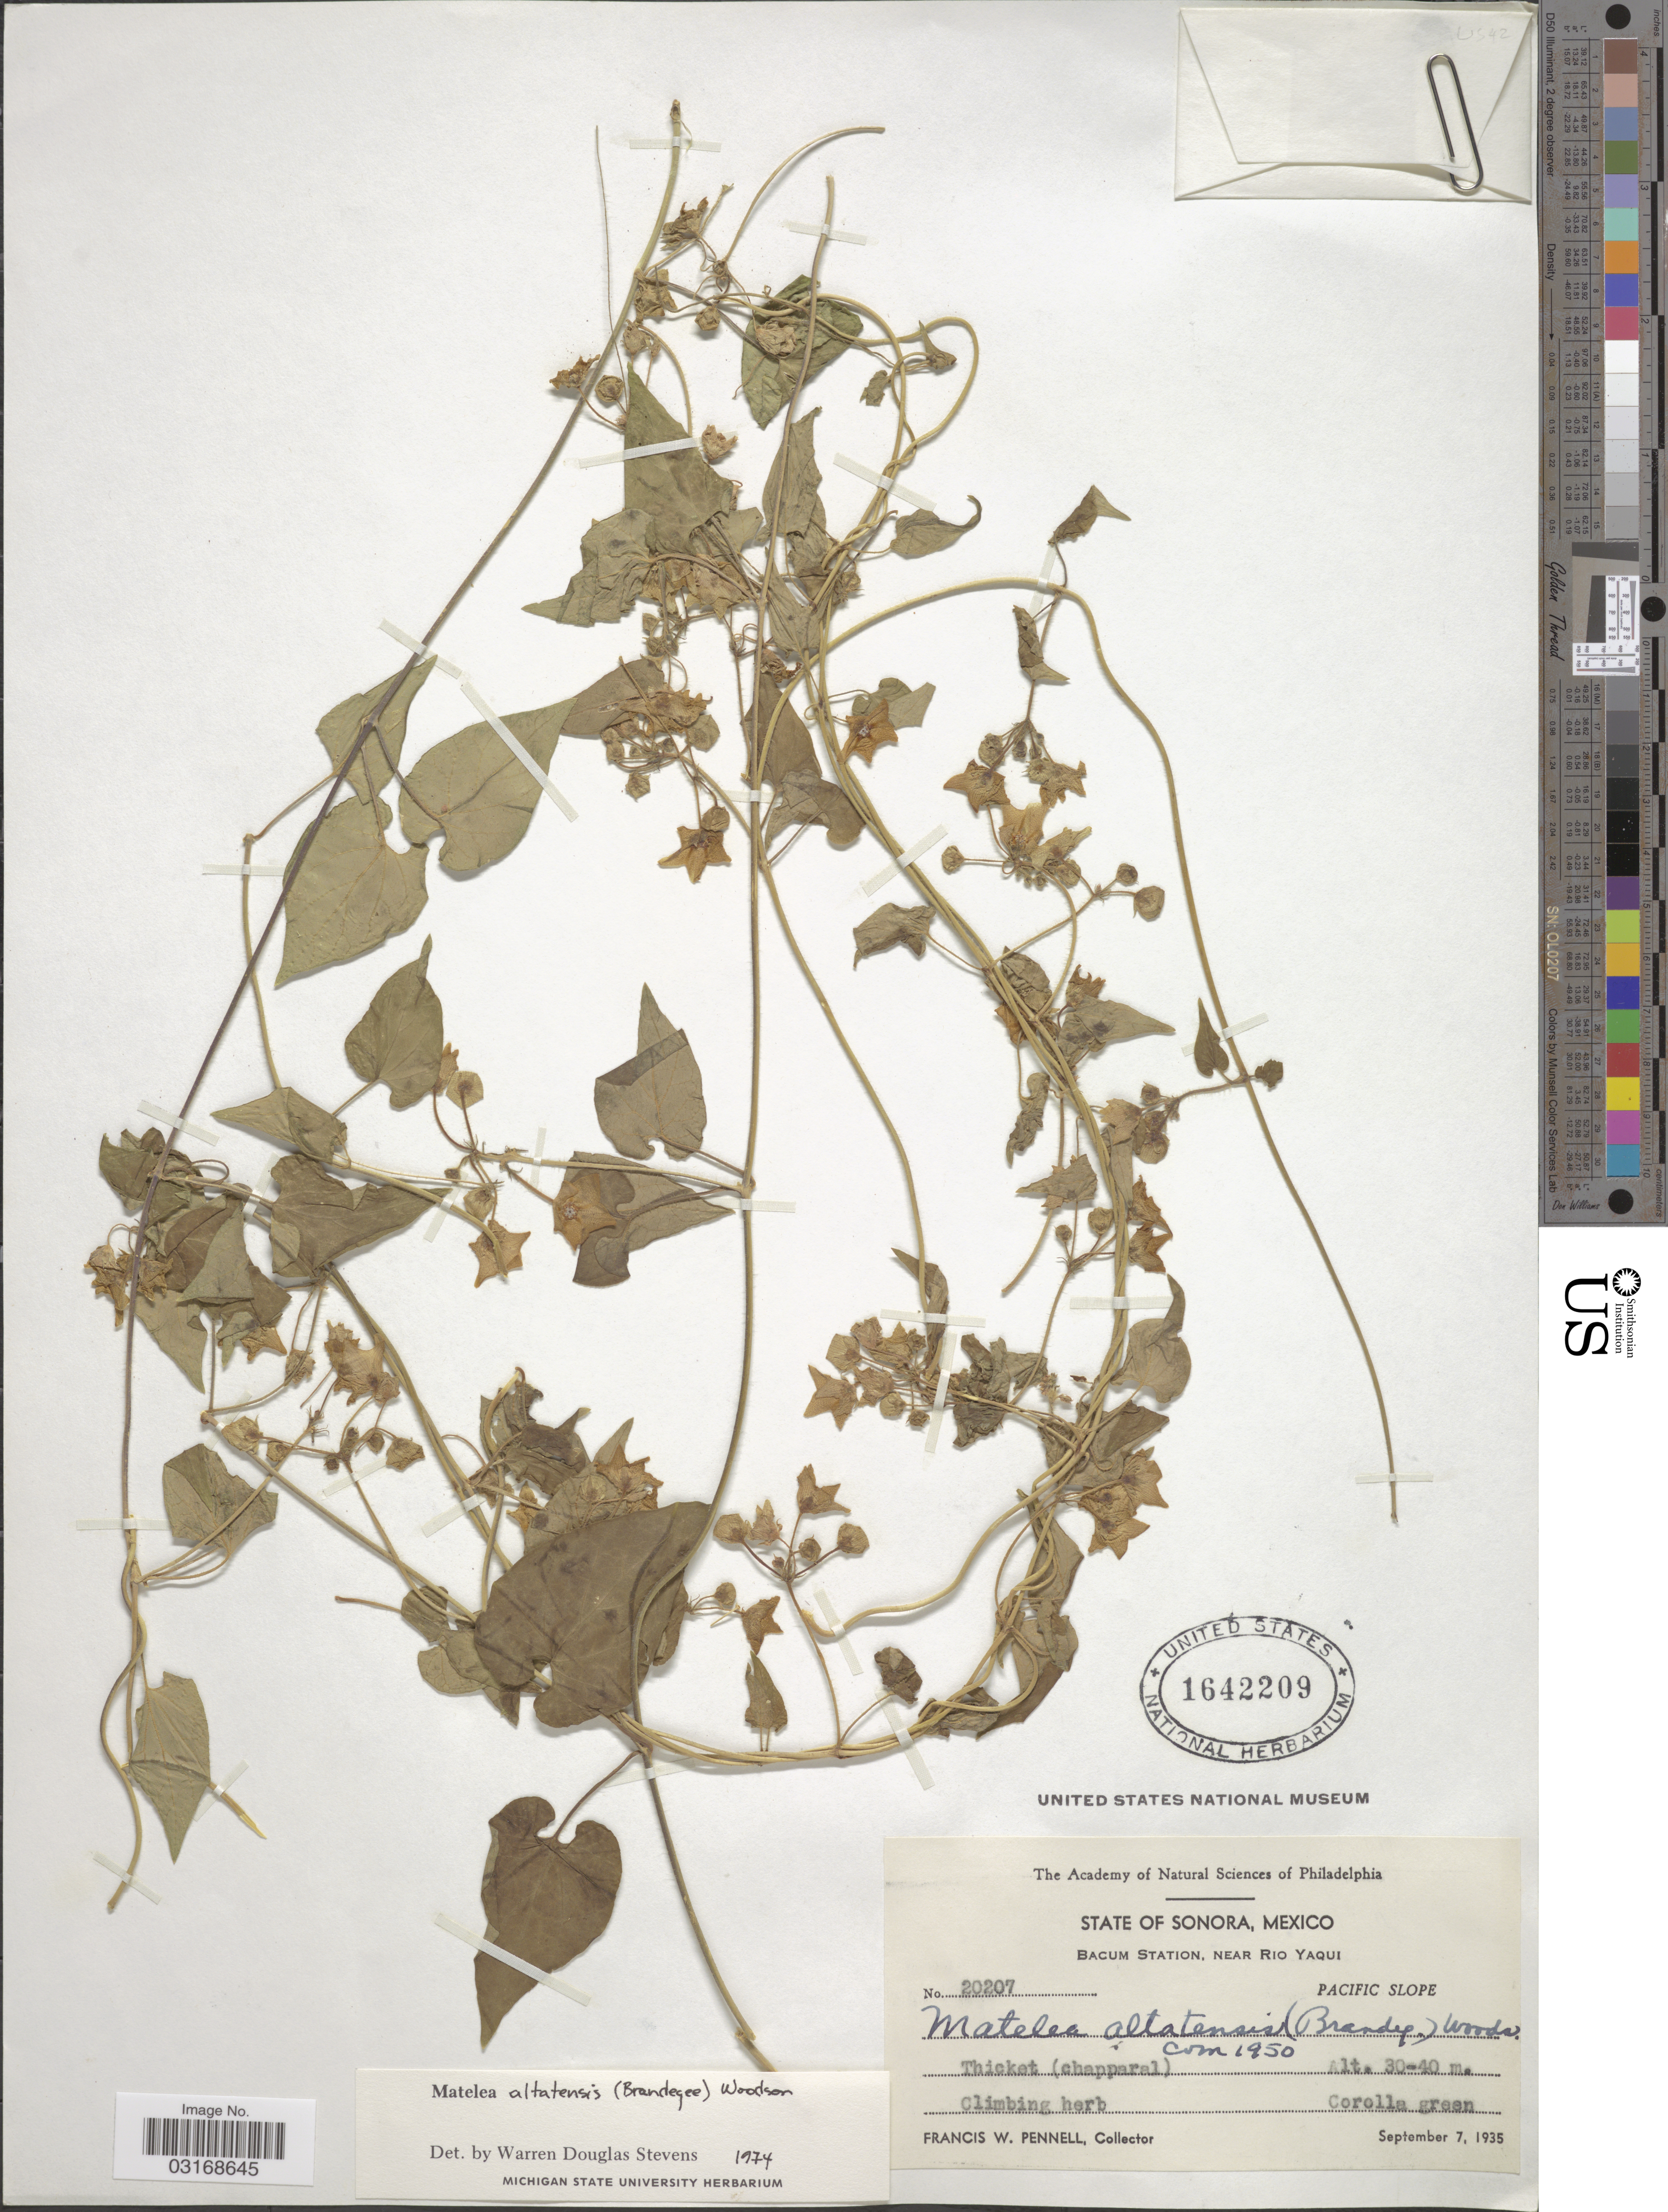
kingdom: Plantae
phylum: Tracheophyta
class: Magnoliopsida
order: Gentianales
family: Apocynaceae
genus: Matelea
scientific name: Matelea altatensis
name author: (Brandegee) Woodson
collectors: F. W. Pennell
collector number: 20207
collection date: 1935-09-07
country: Mexico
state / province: Sonora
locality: State of Sonora. Bacum Station, near Rio Yaqui. Pacific Slope. Thicket (chapparal).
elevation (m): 30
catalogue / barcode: US 1642209